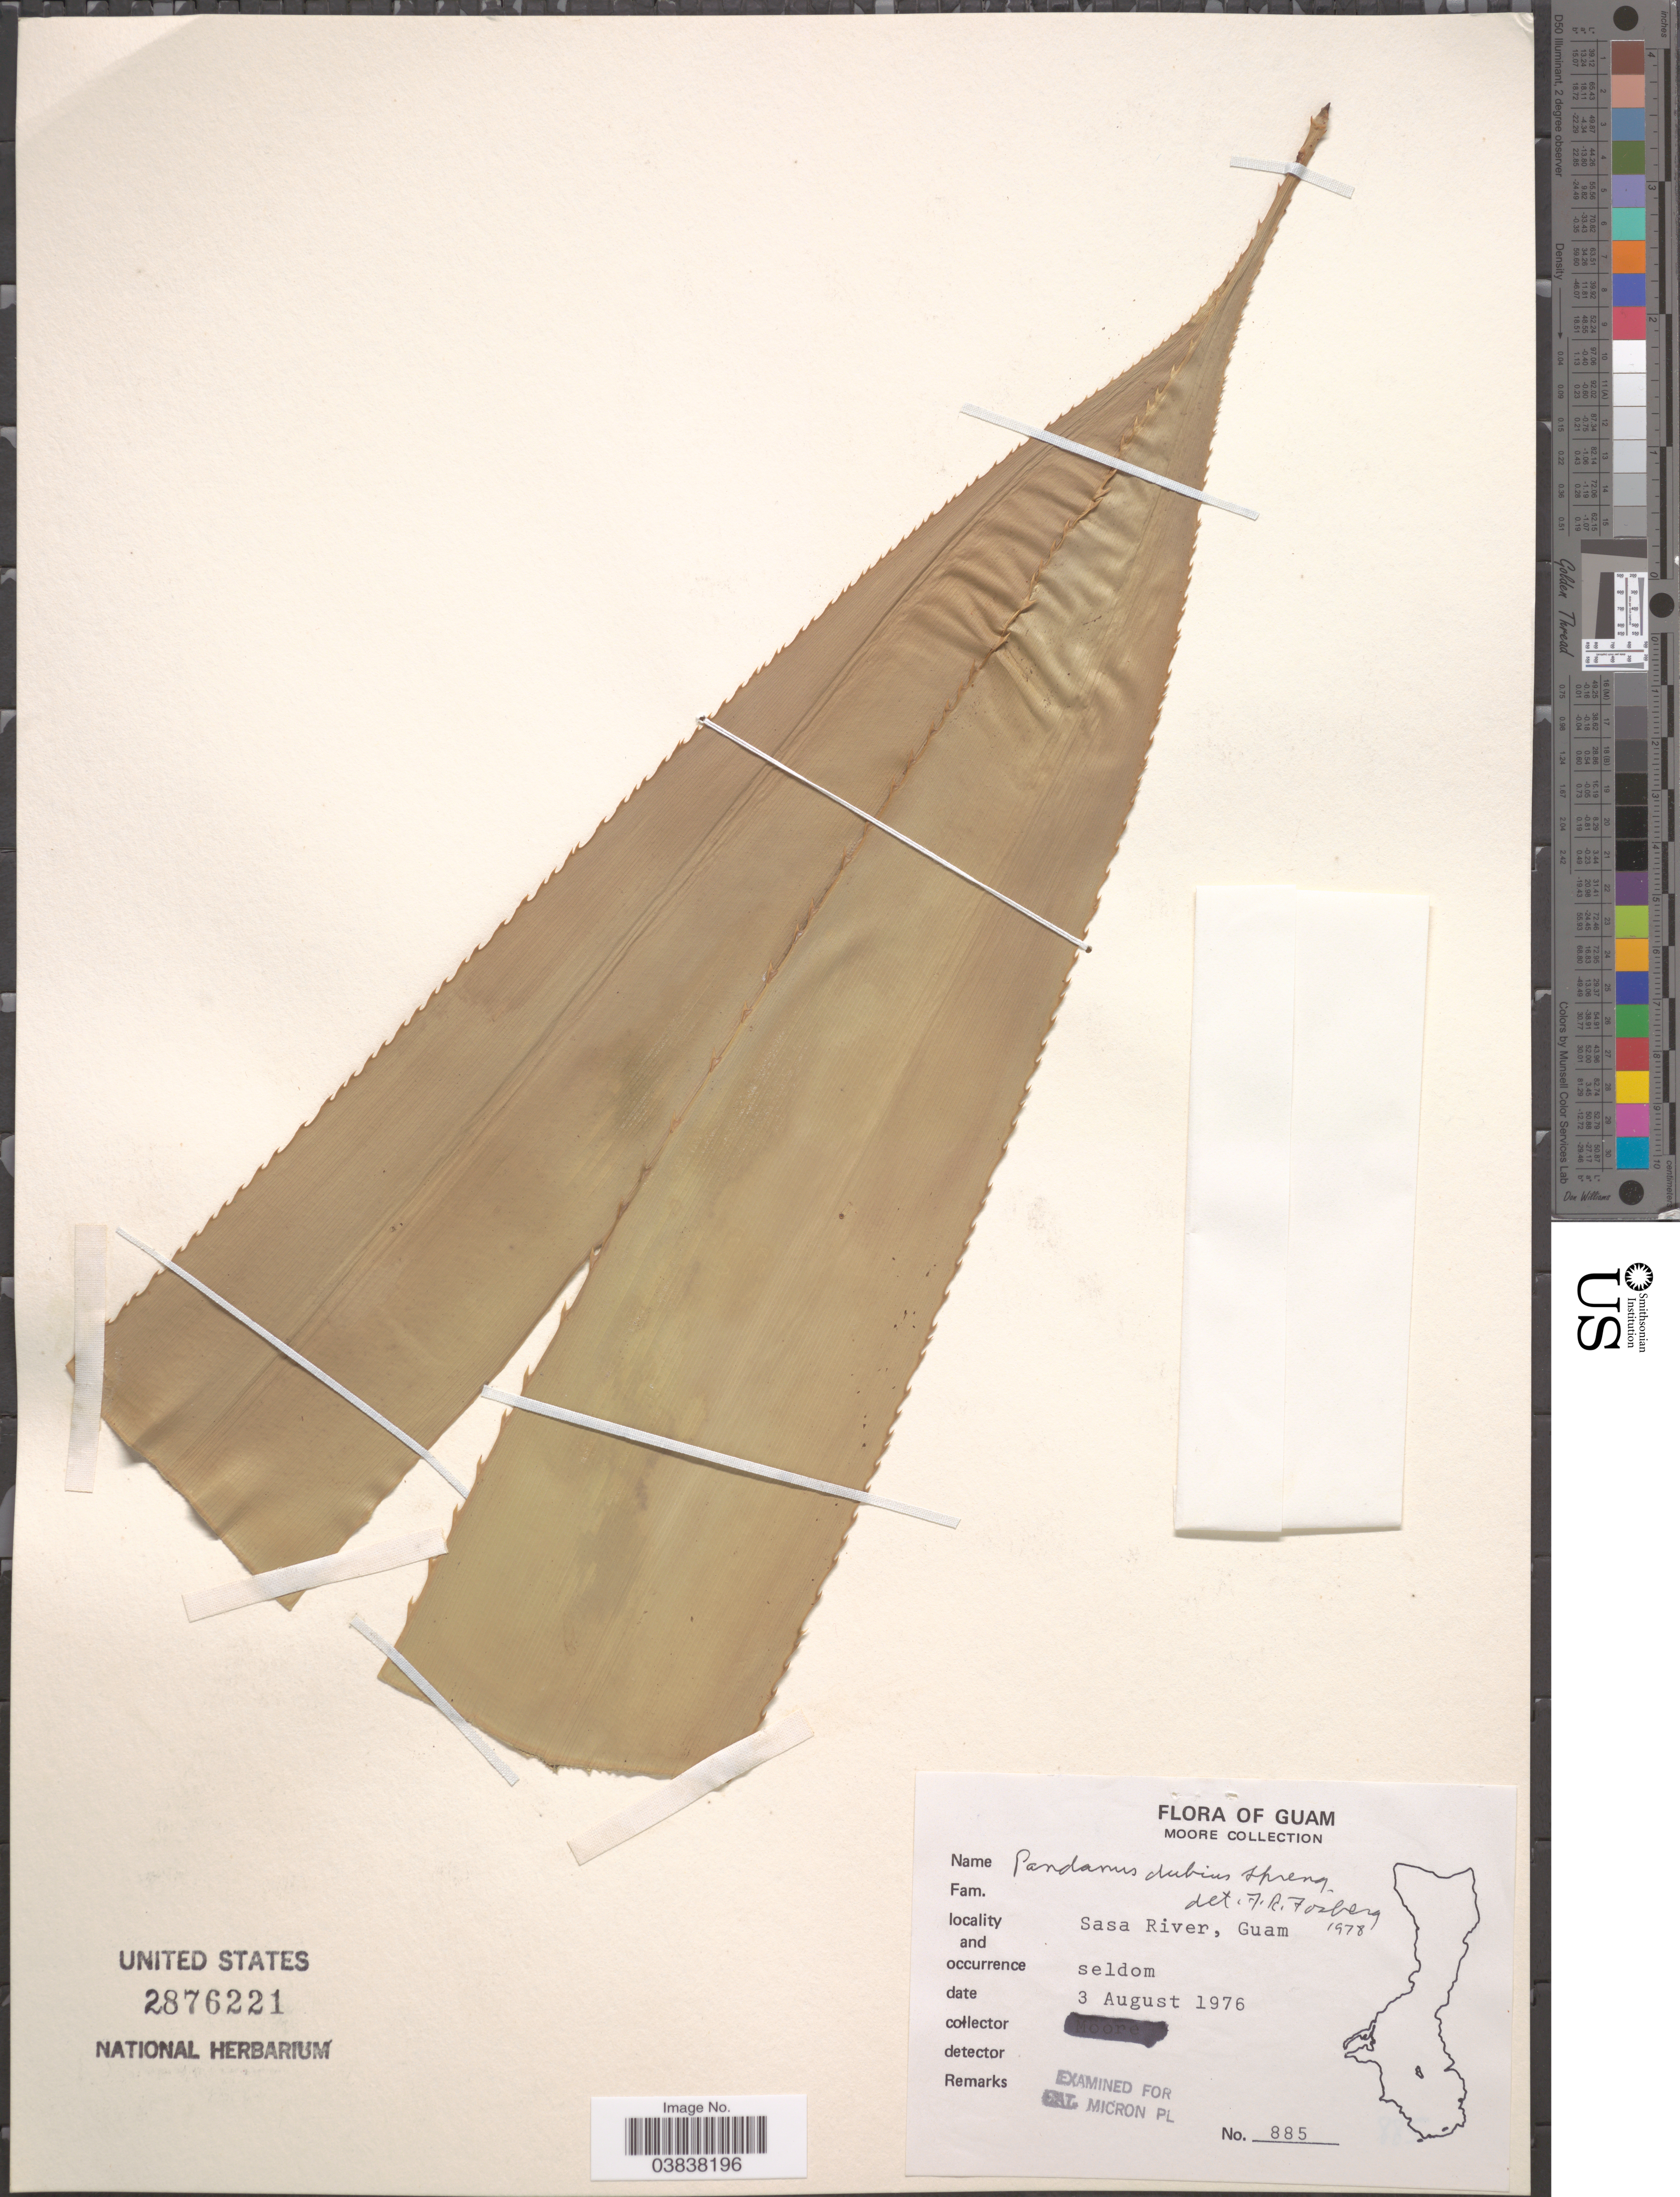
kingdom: Plantae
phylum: Tracheophyta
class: Liliopsida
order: Pandanales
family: Pandanaceae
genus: Pandanus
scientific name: Pandanus dubius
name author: Spreng.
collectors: -. Moore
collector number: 885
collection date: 1976-08-03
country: Guam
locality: Sasa River.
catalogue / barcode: US 2876221